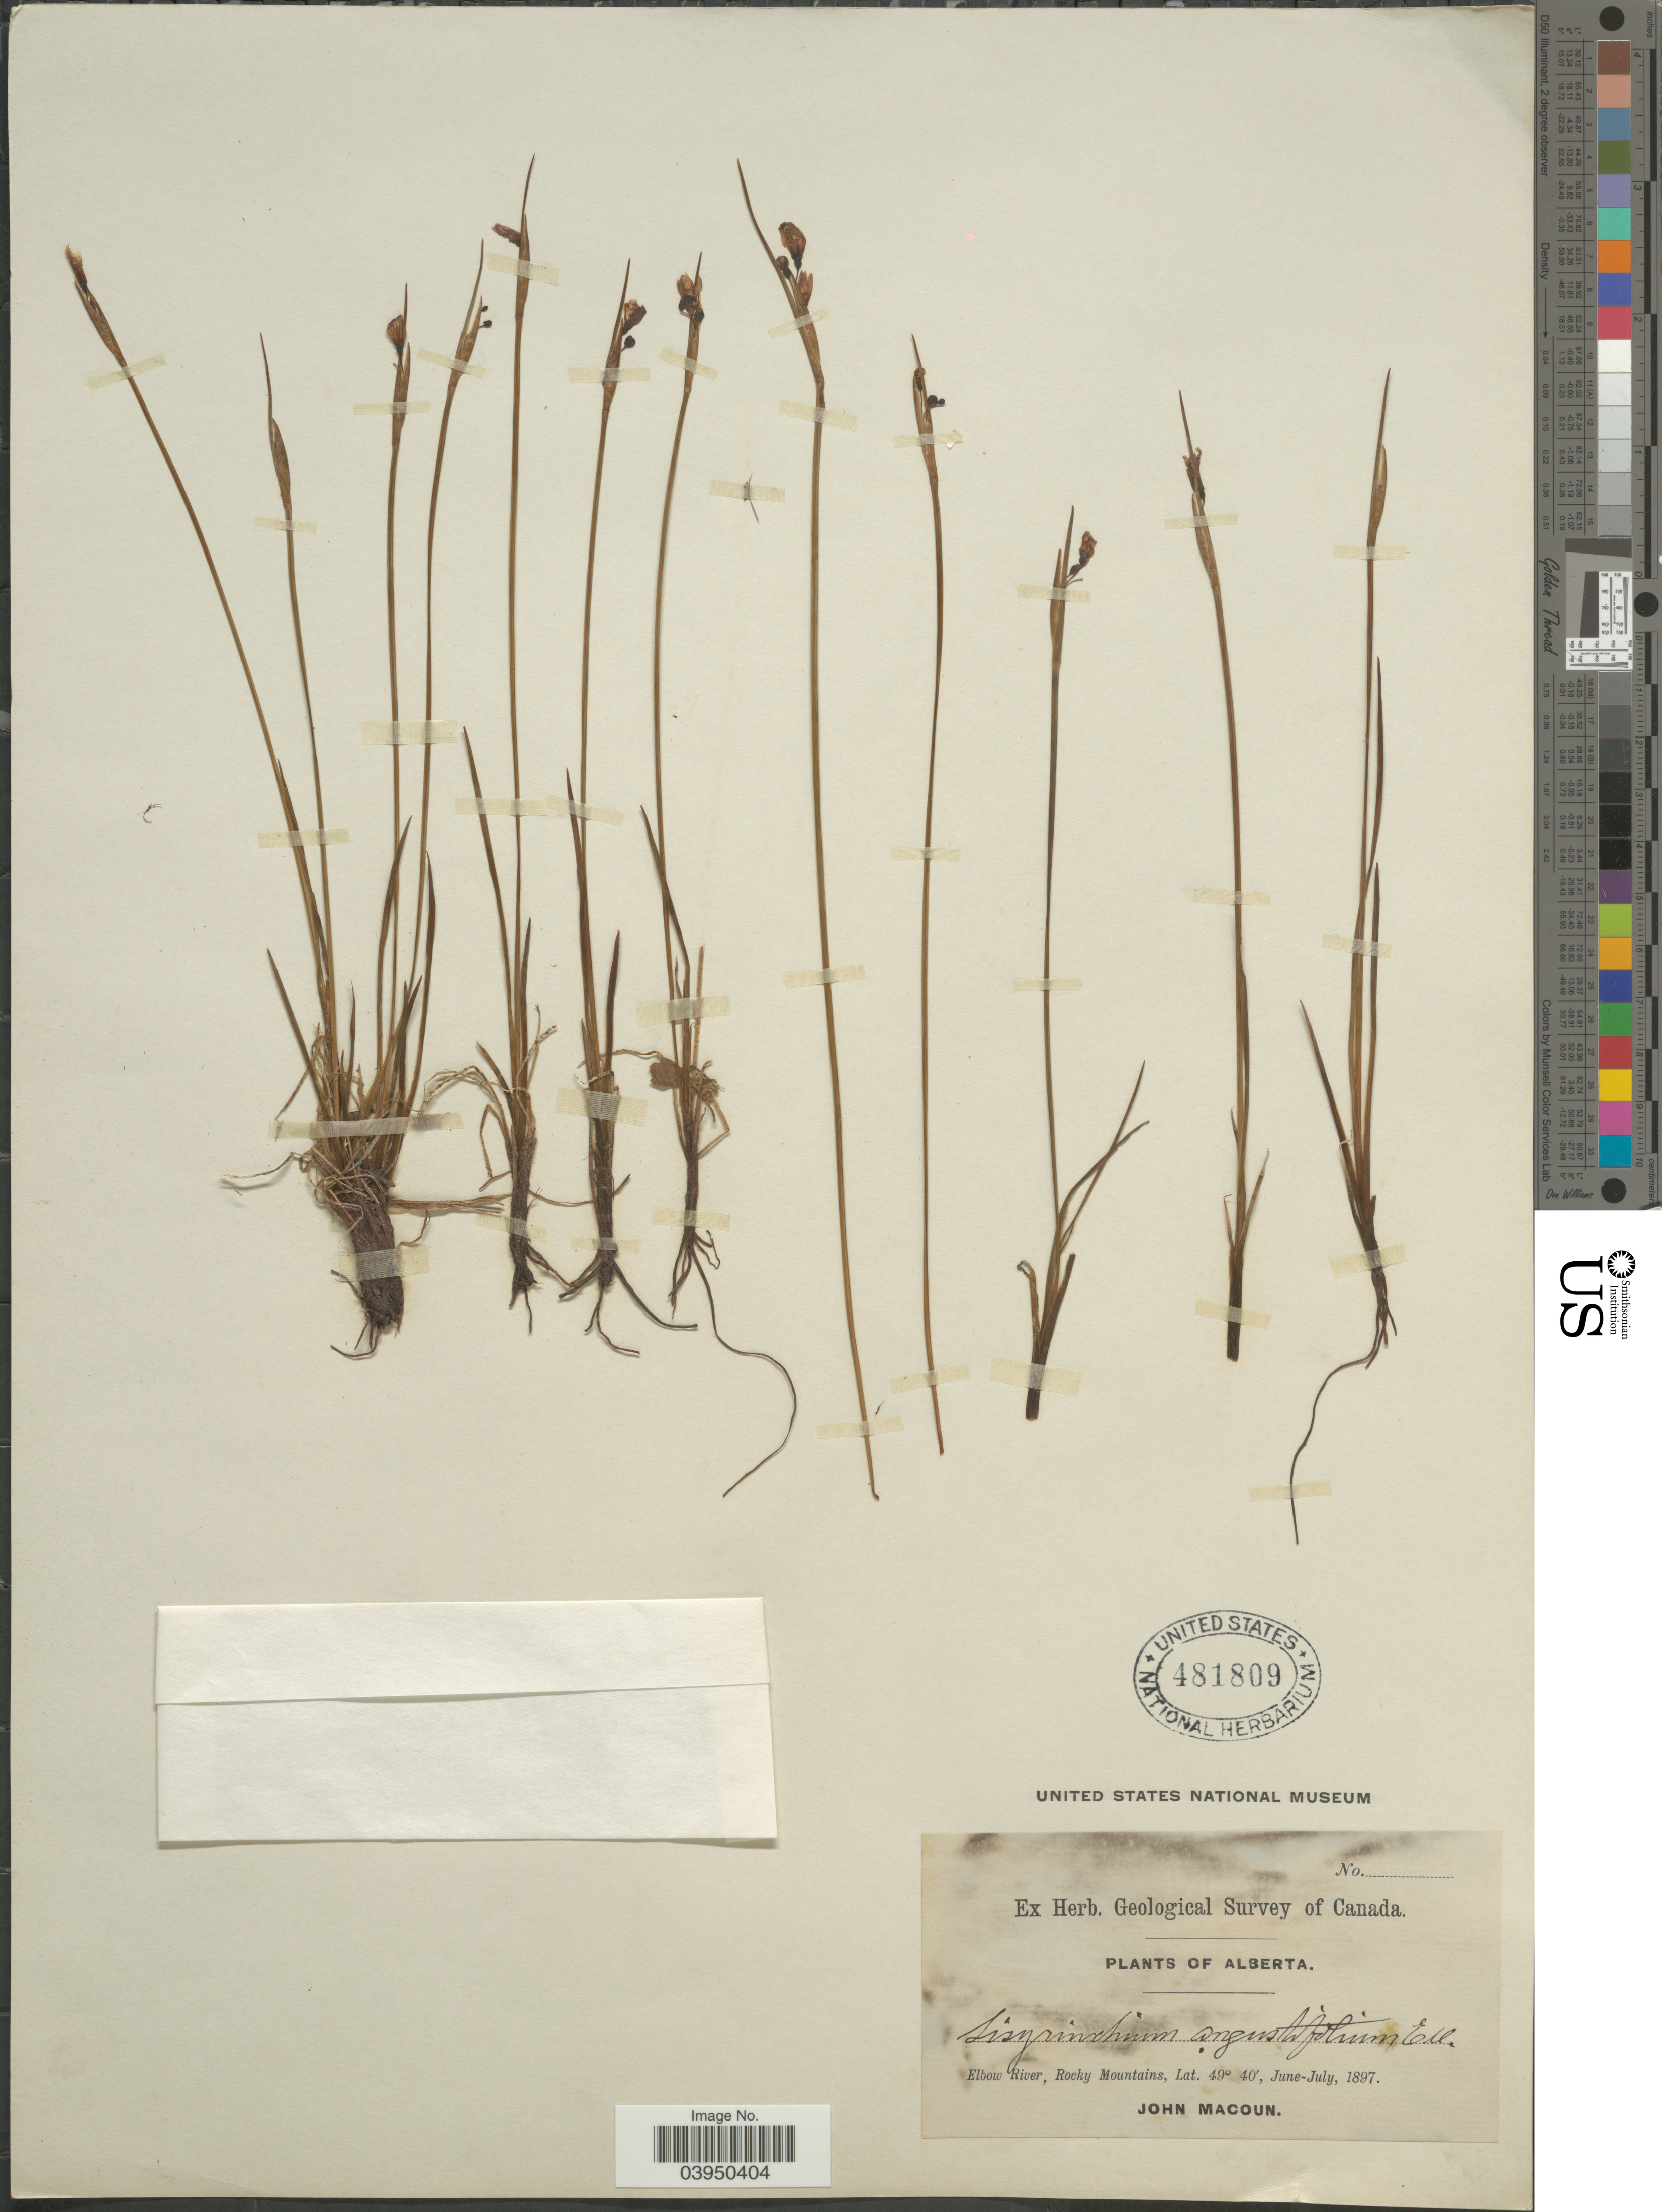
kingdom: Plantae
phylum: Tracheophyta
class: Liliopsida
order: Asparagales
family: Iridaceae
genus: Sisyrinchium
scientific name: Sisyrinchium angustifolium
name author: Mill.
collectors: J. Macoun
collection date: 1897-06/1897-07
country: Canada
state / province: Alberta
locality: Elbow River, Rocky Mountains.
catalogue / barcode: US 481809